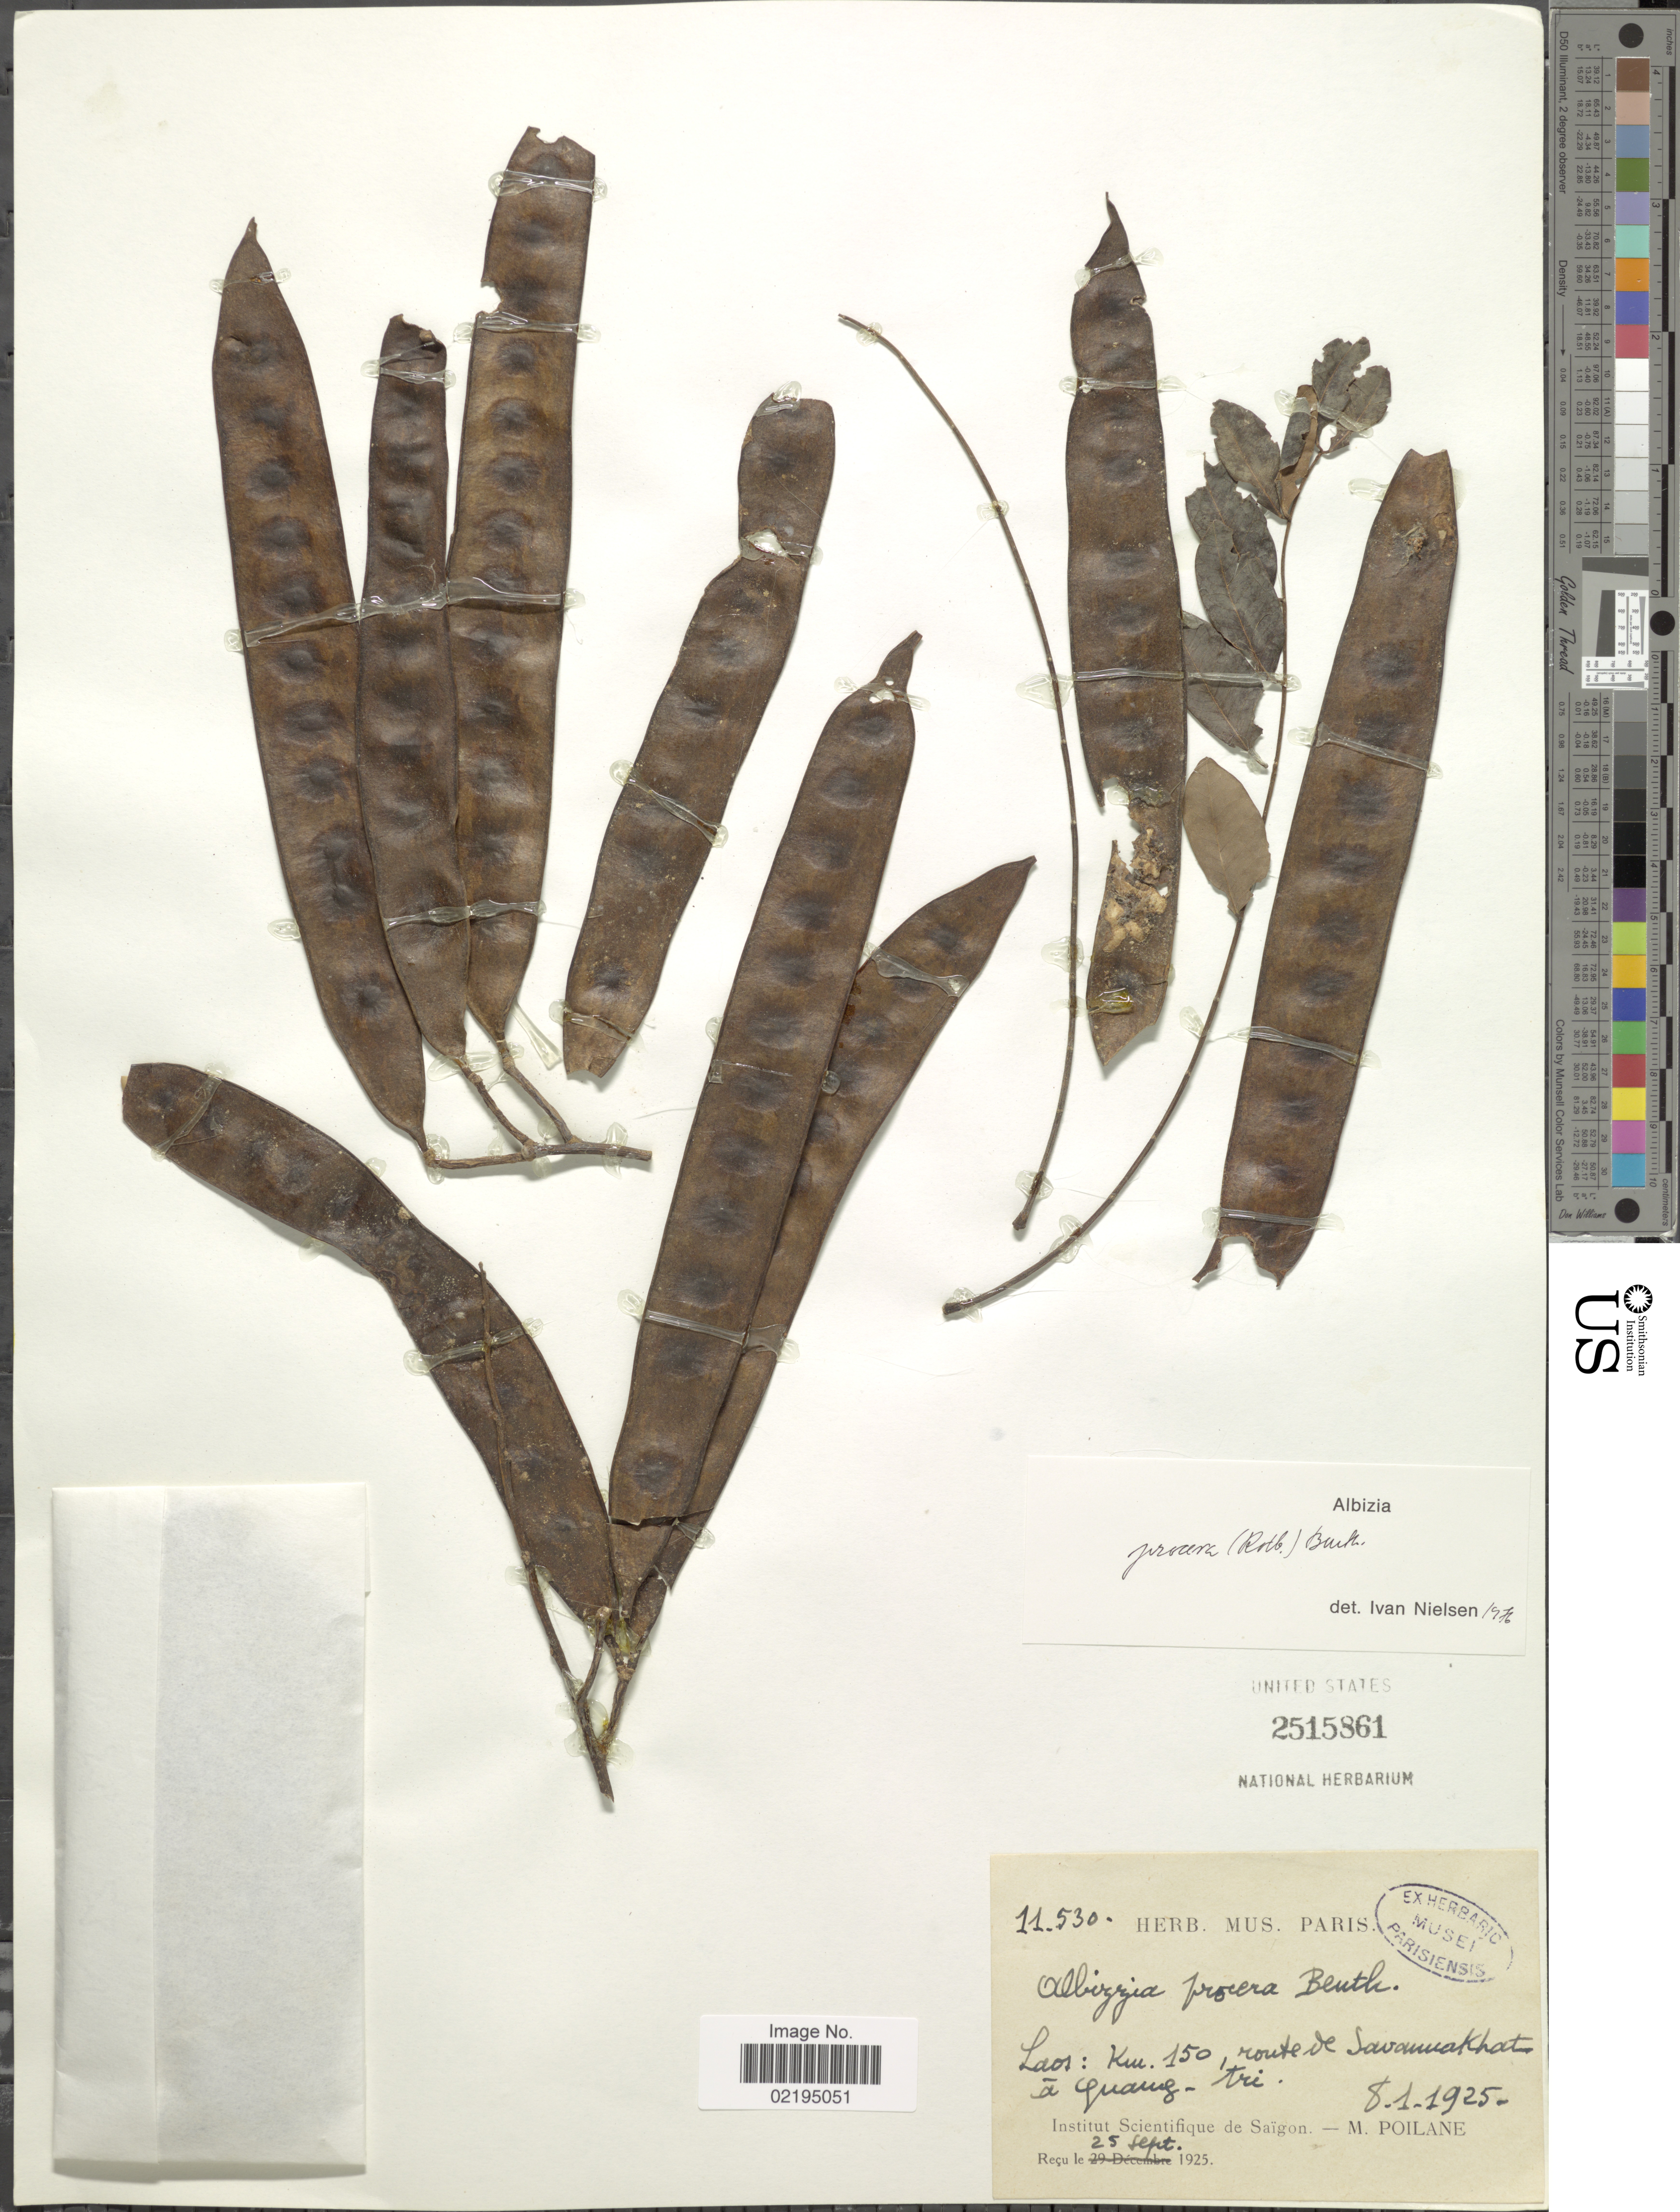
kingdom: Plantae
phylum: Tracheophyta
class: Magnoliopsida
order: Fabales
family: Fabaceae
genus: Albizia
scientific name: Albizia procera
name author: (Roxb.) Benth.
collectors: M. Poilane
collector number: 11530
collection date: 1925-01-08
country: Laos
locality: Km. 150, route de Savannakhat a Guang-tri. [interpreted]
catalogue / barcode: US 2515861